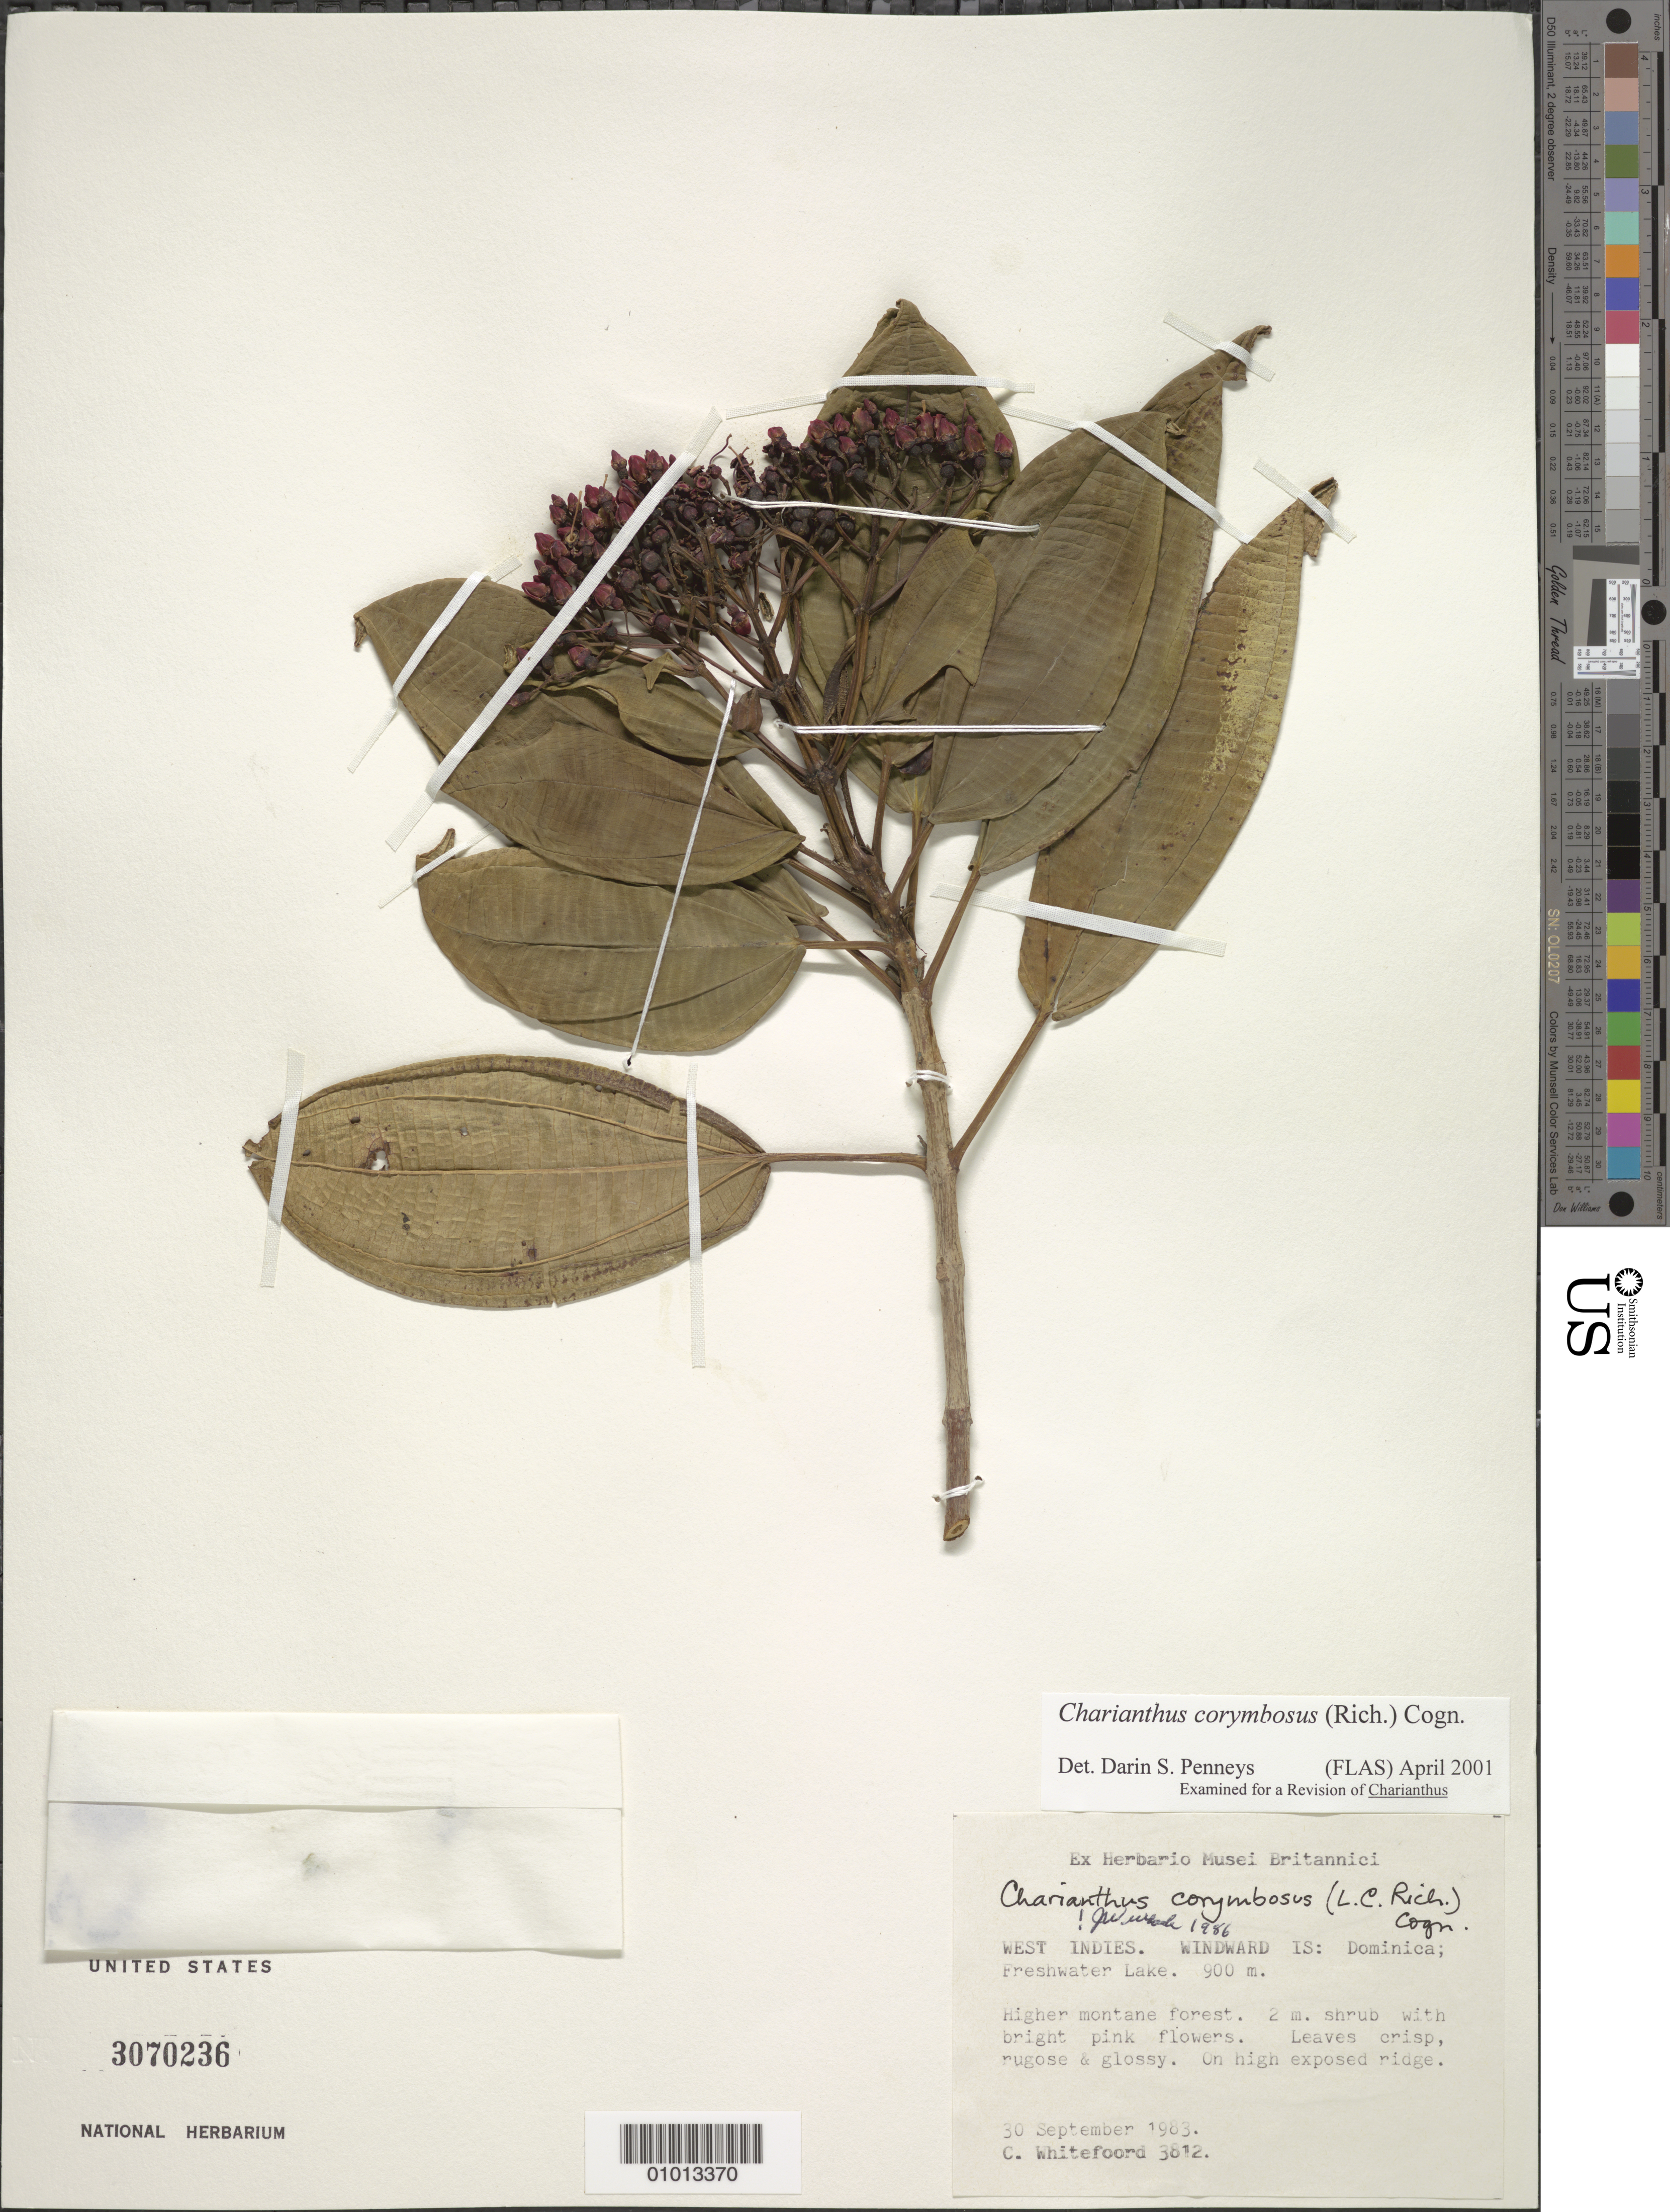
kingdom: Plantae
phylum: Tracheophyta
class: Magnoliopsida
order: Myrtales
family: Melastomataceae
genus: Charianthus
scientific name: Charianthus corymbosus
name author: (Rich.) Cogn.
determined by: Penneys, D. S.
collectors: C. Whitefoord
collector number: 3812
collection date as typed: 30 Sep 1983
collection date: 1983-09-30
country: Dominica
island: Dominica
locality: Freshwater Lake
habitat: Higher montane forest; on high exposed ridge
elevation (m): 900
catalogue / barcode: US 3070236